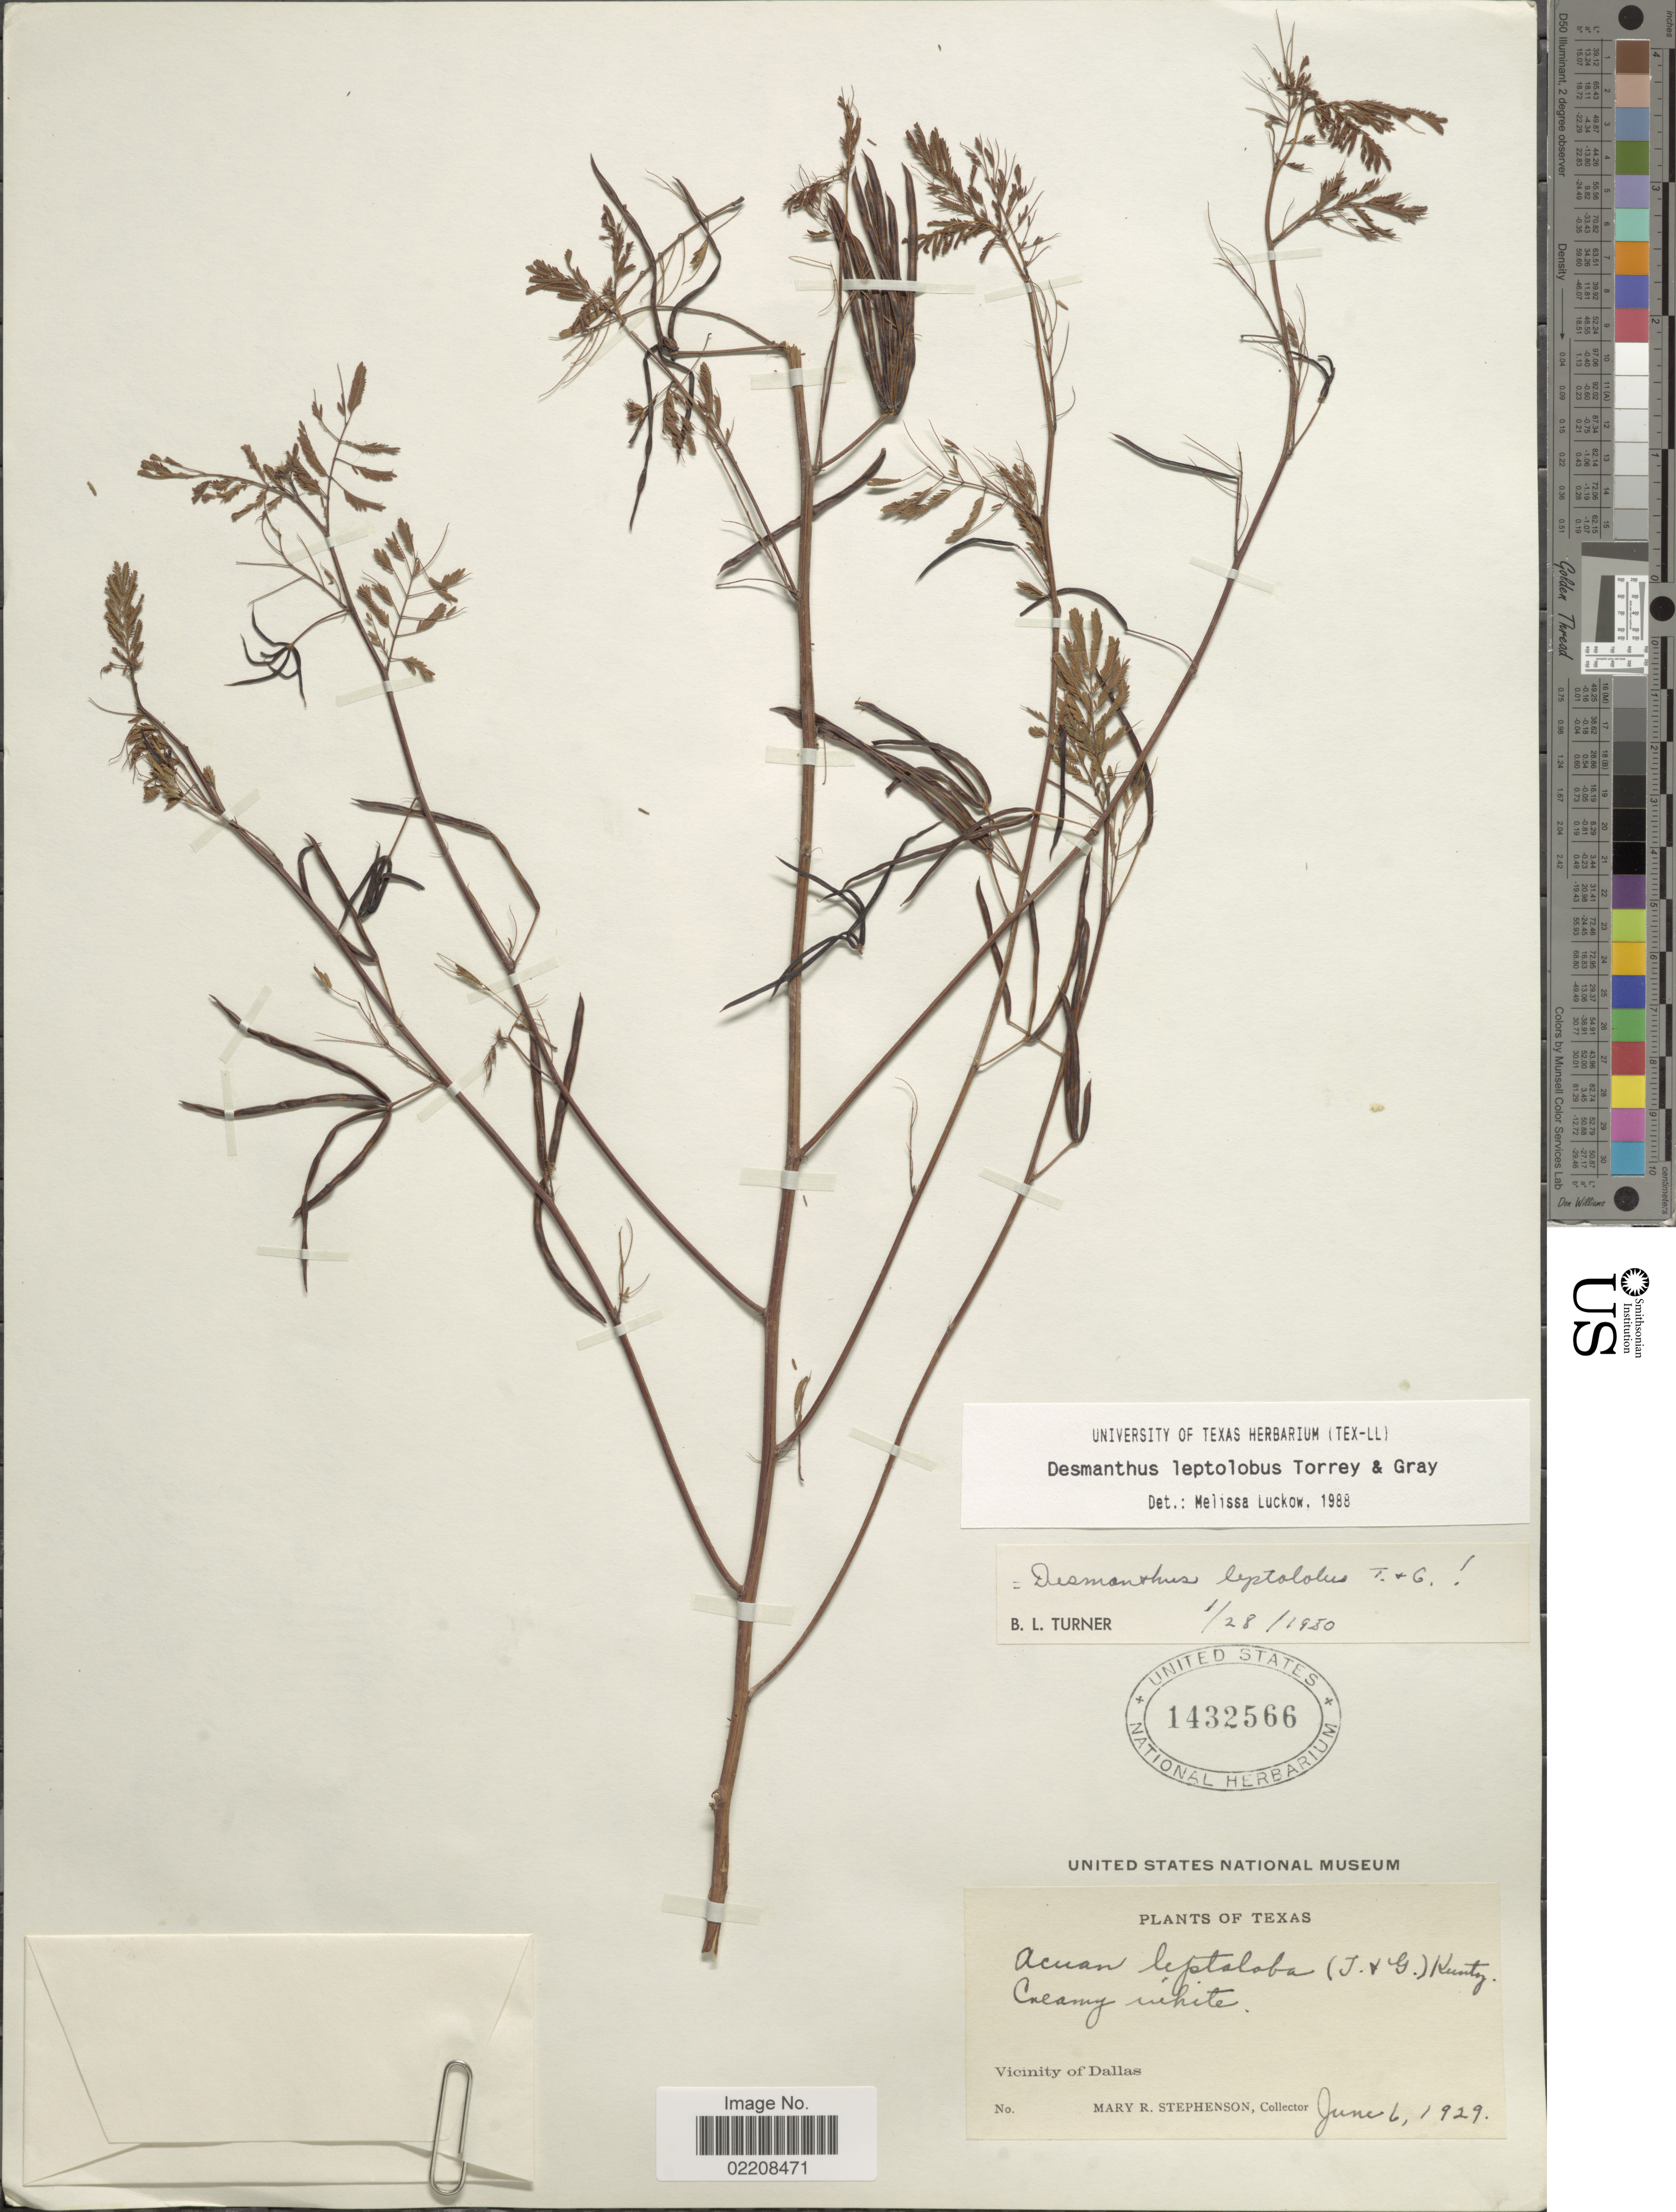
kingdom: Plantae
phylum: Tracheophyta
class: Magnoliopsida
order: Fabales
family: Fabaceae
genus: Desmanthus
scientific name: Desmanthus leptolobus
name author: Torr. & A. Gray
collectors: M. Stephenson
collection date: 1929-06-06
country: United States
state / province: Texas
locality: Vicinity of Dallas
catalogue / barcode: US 1432566